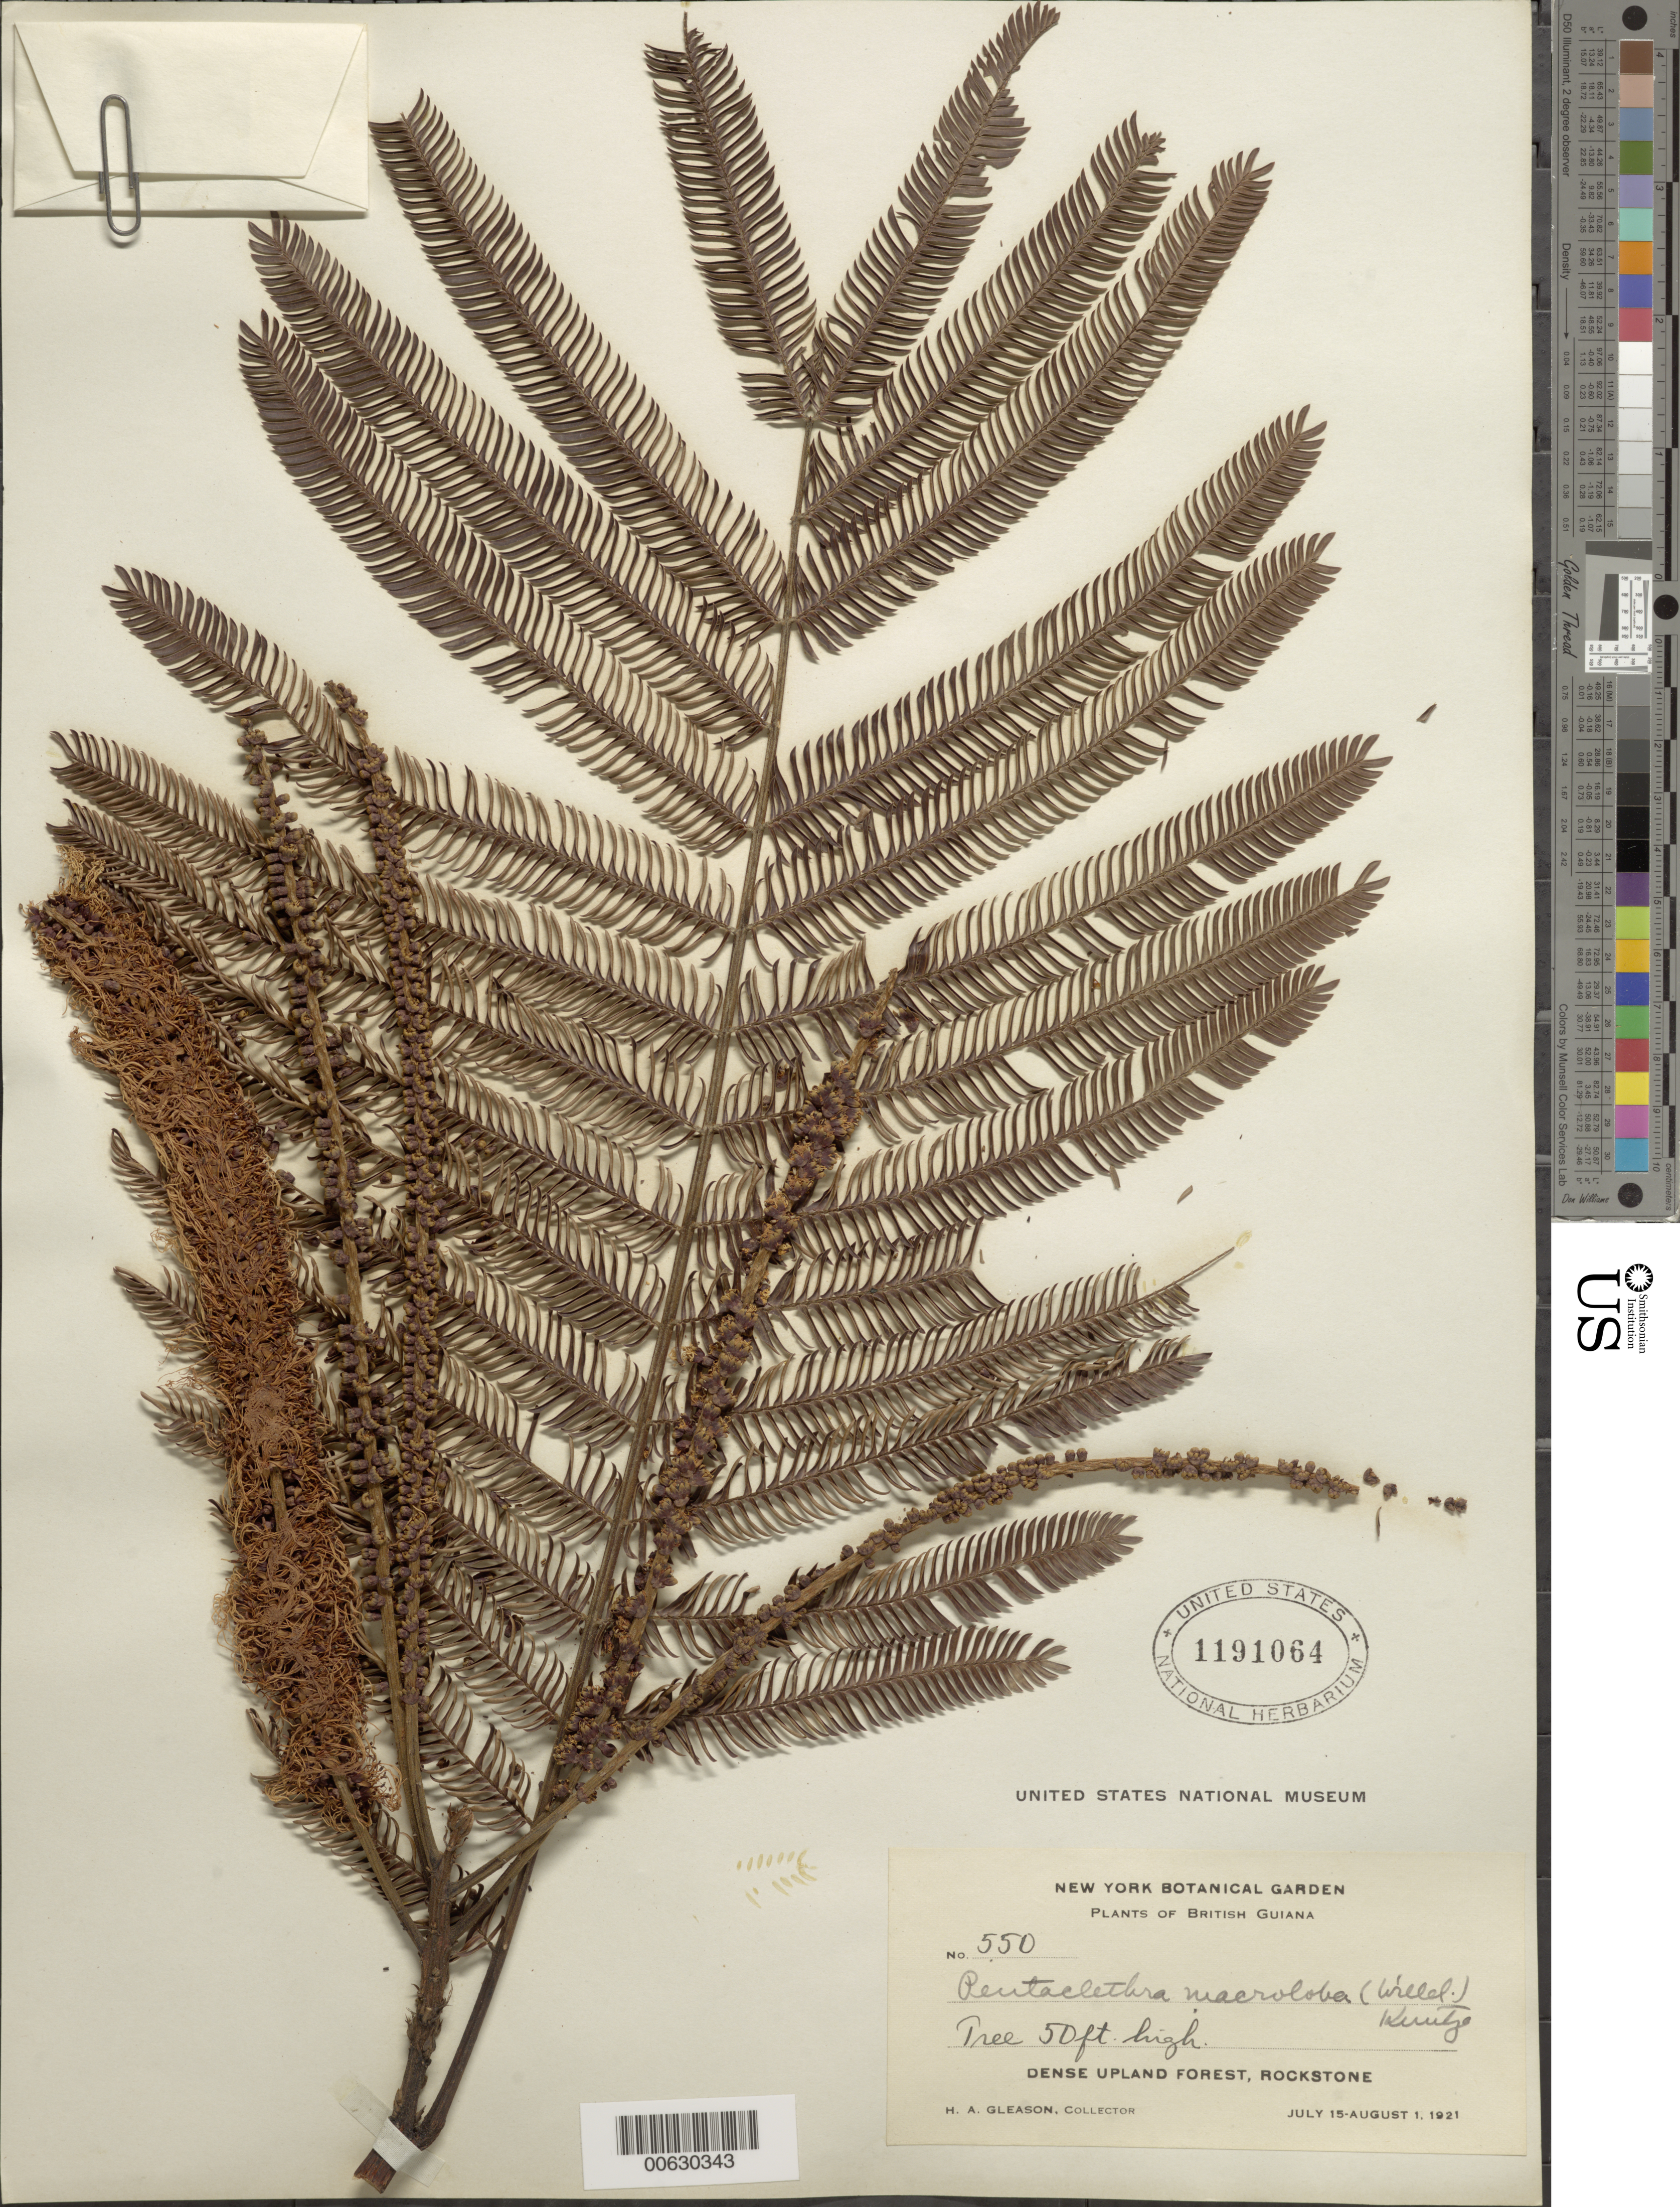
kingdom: Plantae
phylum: Tracheophyta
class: Magnoliopsida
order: Fabales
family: Fabaceae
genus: Pentaclethra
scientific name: Pentaclethra macroloba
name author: (Willd.) Kuntze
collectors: H. A. Gleason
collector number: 550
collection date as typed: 15-Jul-21 to 1-Aug-21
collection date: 1921-07-15/1921-08-01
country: Guyana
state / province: U. Demerara-Berbice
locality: Rockstone, in and about the village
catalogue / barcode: US 1191064